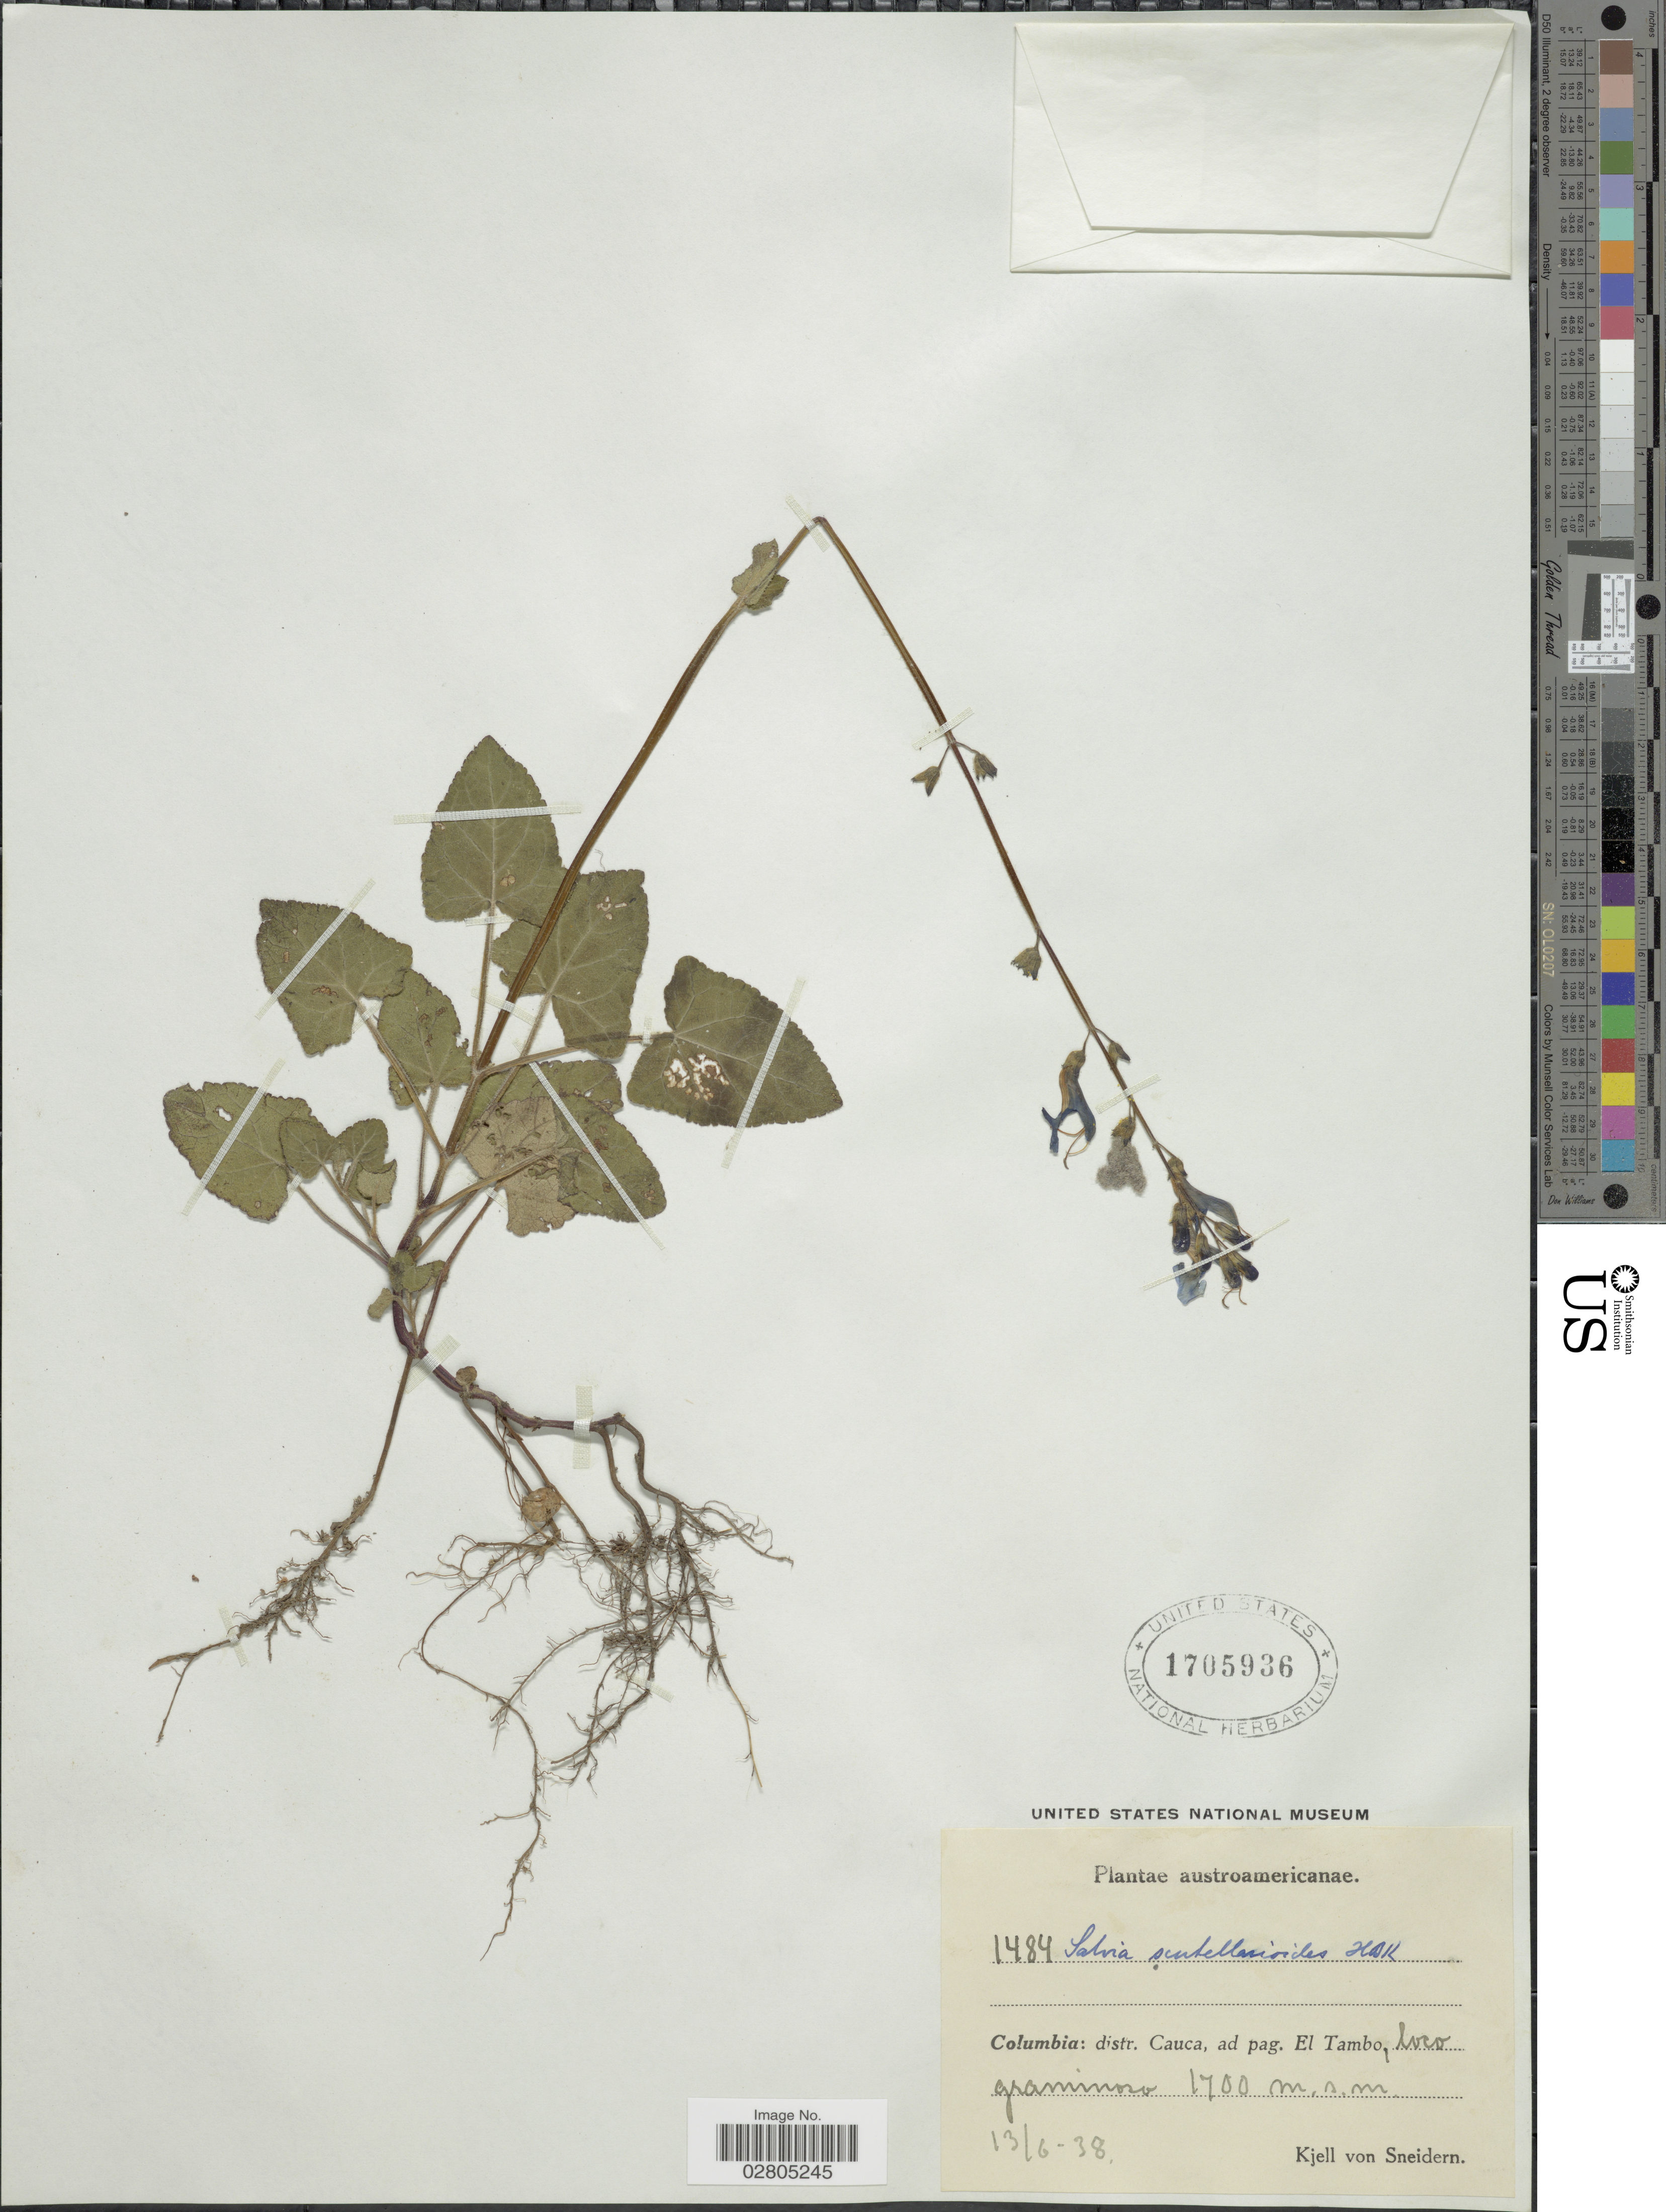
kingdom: Plantae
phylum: Tracheophyta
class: Magnoliopsida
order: Lamiales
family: Lamiaceae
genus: Salvia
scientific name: Salvia scutellarioides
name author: Kunth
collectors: K. von Sneidern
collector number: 1484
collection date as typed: Transcribed d/m/y: 13/6/38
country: Colombia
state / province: Cauca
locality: Distr. Cauca, ad pag. El Tambo, loco graminoso.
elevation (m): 1700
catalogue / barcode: US 1705936